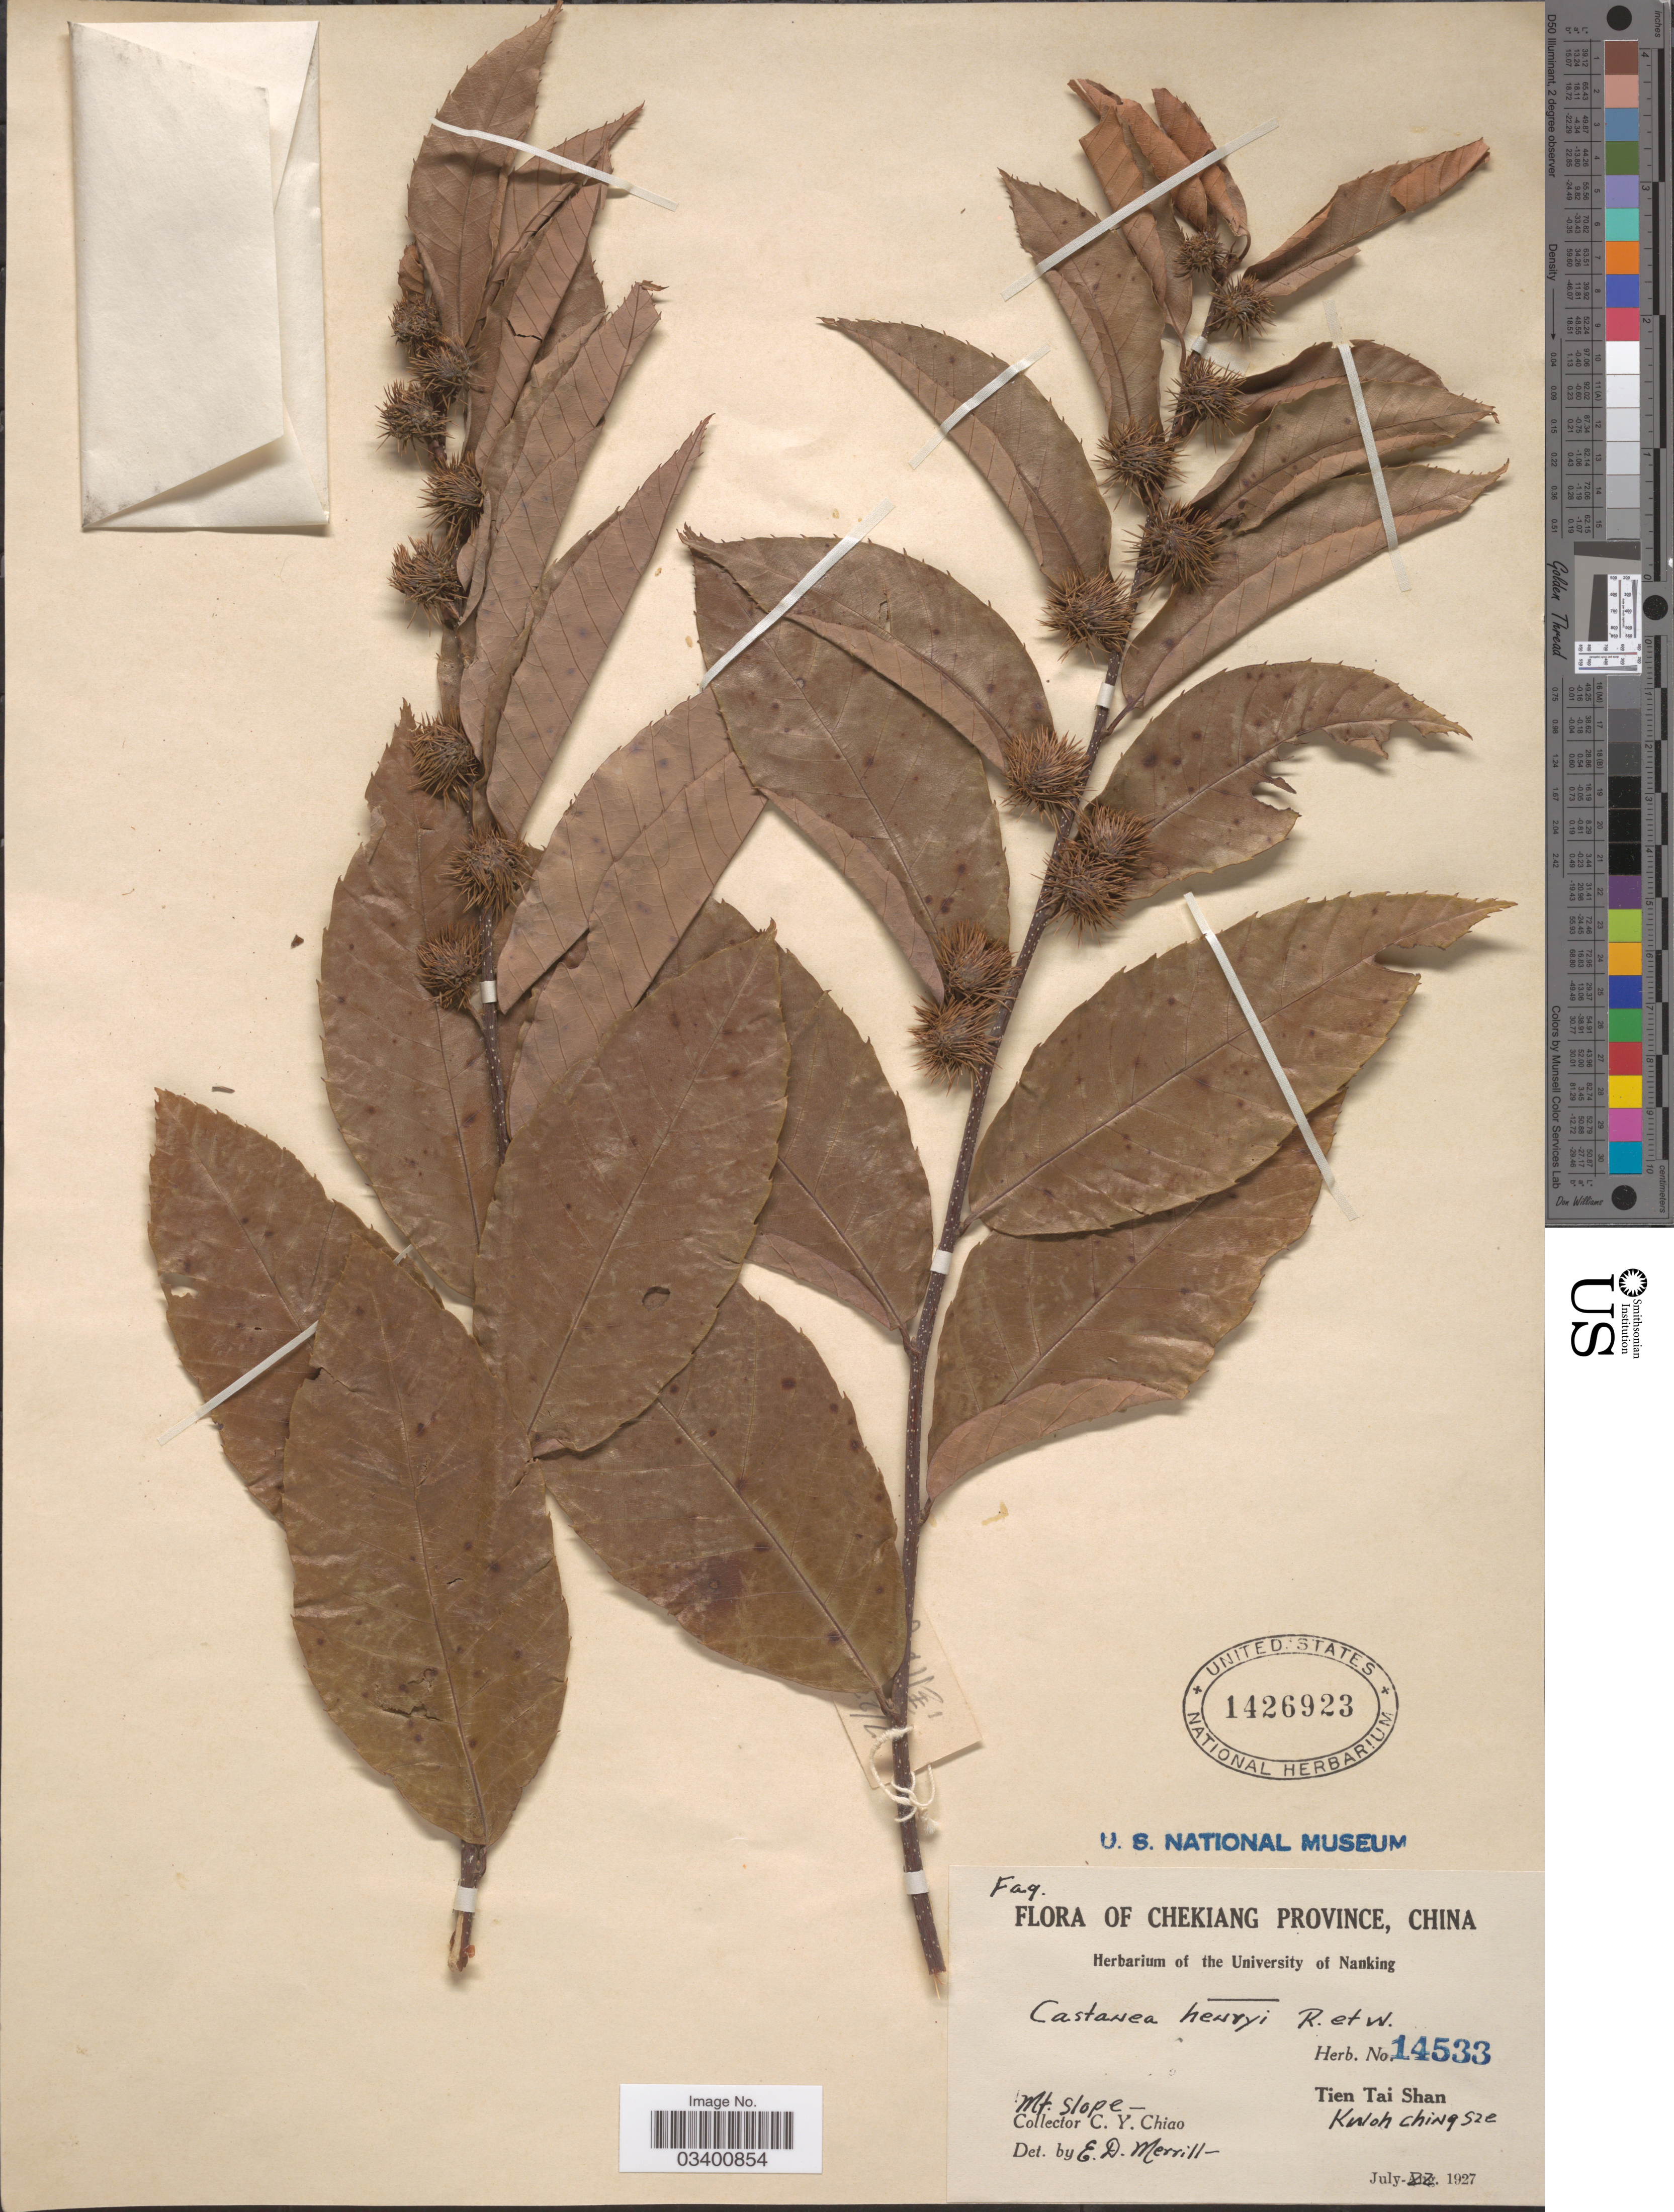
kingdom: Plantae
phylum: Tracheophyta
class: Magnoliopsida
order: Fagales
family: Fagaceae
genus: Castanea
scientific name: Castanea seguinii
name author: Dode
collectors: C. Y. Chiao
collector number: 14533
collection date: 1927-07-22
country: China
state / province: Zhejiang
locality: Chekiang Province, Mt. Slope, Tien Tai Shan, Kwong Chingsze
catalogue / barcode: US 1426923